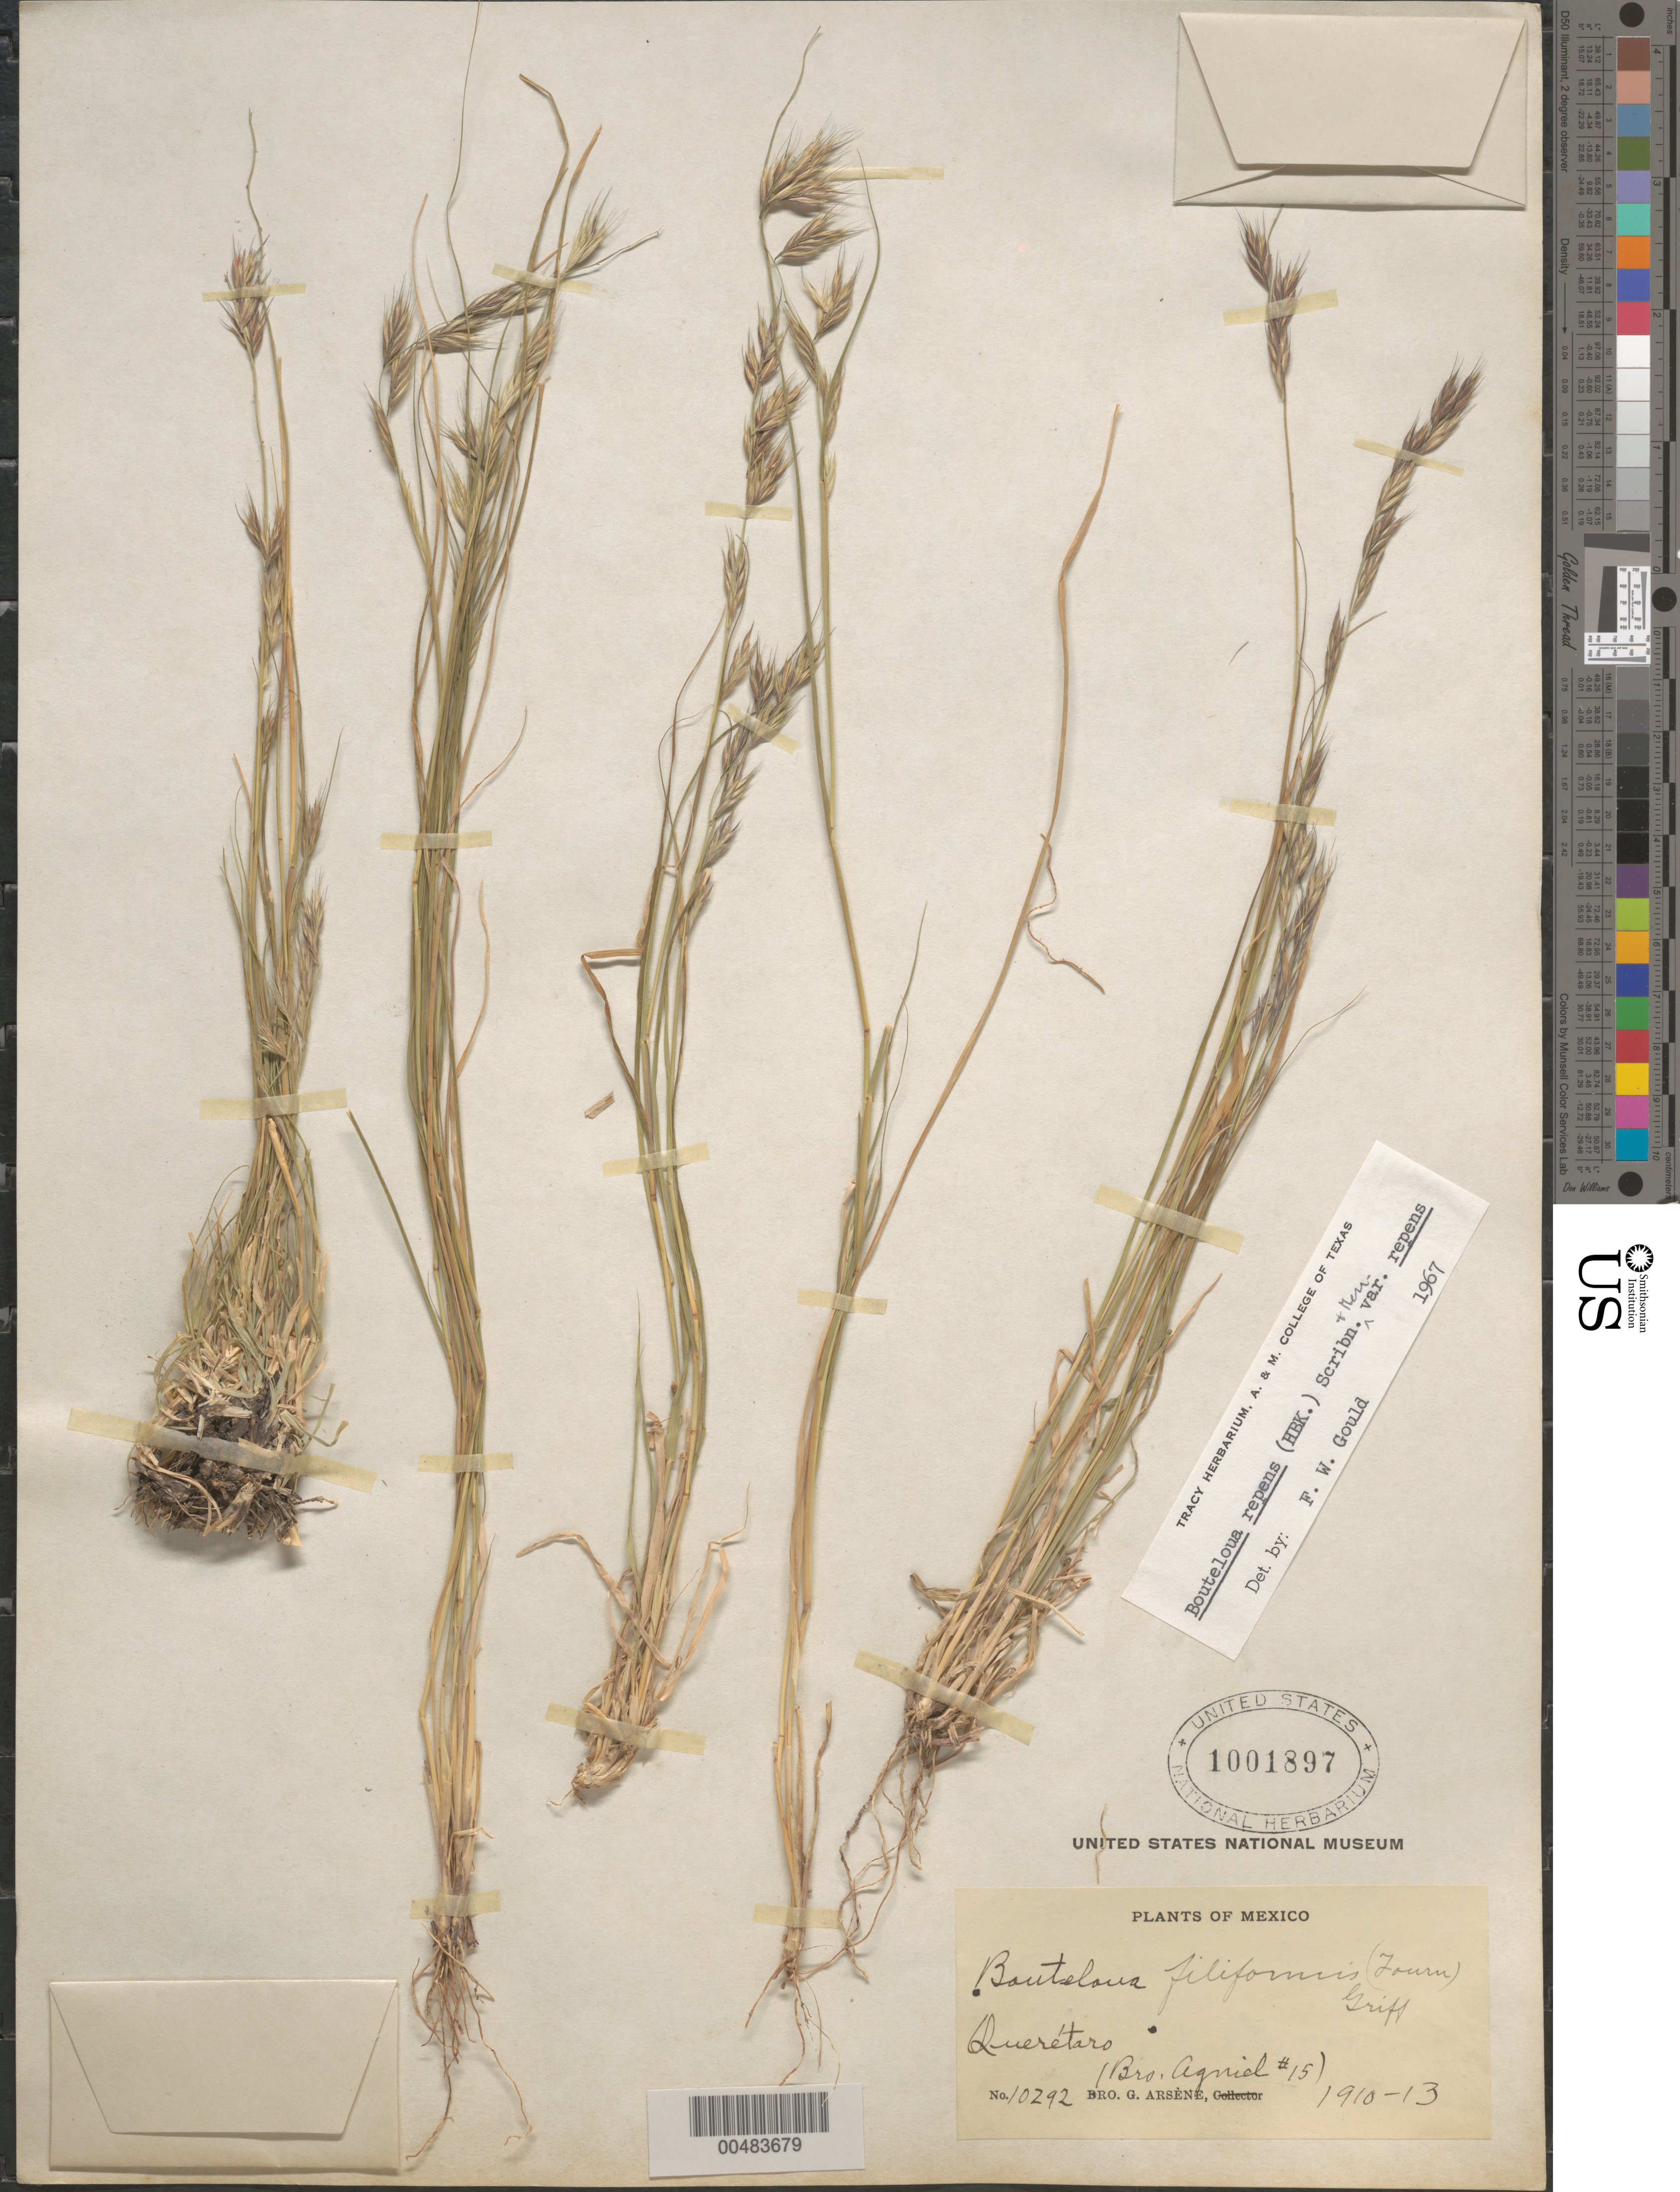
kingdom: Plantae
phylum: Tracheophyta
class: Liliopsida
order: Poales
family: Poaceae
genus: Bouteloua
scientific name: Bouteloua repens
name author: (Kunth) Scribn. & Merr.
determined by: Gould, F. W.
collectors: Bro. G. Arsène & Bro. Agniel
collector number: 10292/15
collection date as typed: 1910 to 1913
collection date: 1910/1913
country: Mexico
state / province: Querétaro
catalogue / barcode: US 1001897